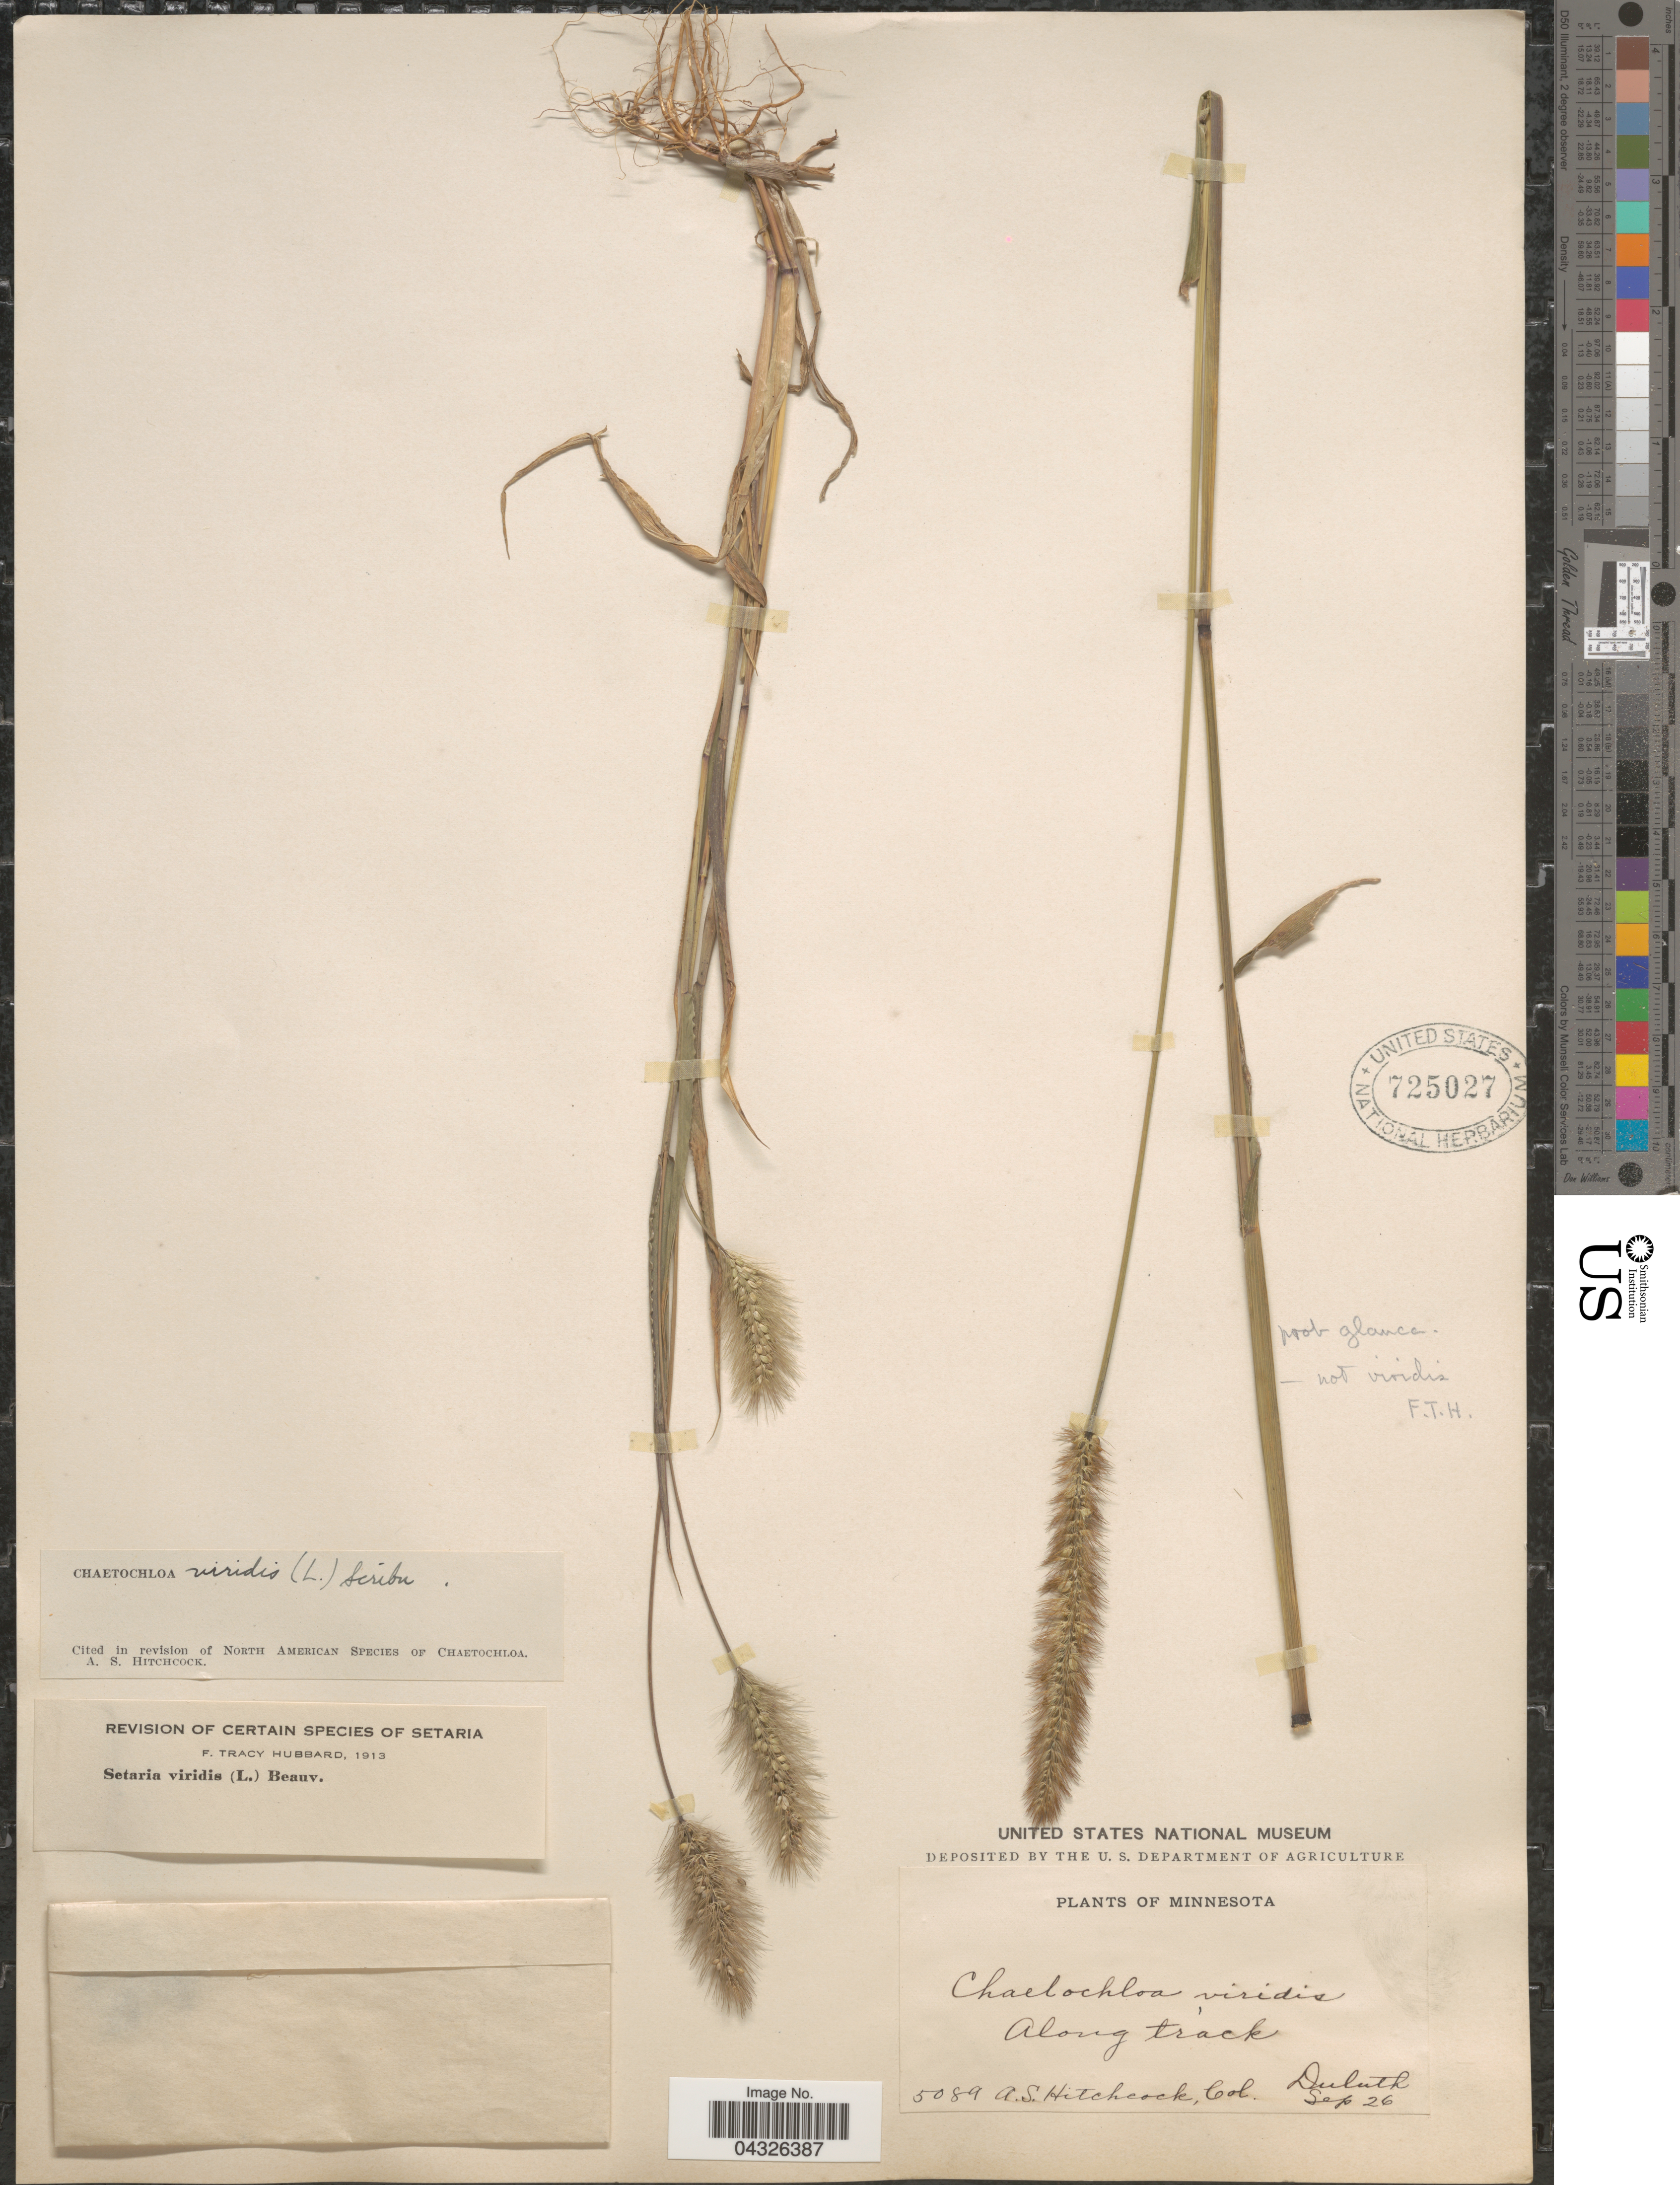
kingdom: Plantae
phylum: Tracheophyta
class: Liliopsida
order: Poales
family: Poaceae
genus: Setaria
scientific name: Setaria viridis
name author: (L.) P. Beauv.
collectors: A. S. Hitchcock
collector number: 5089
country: United States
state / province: Minnesota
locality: Along track, Duluth.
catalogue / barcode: US 725027